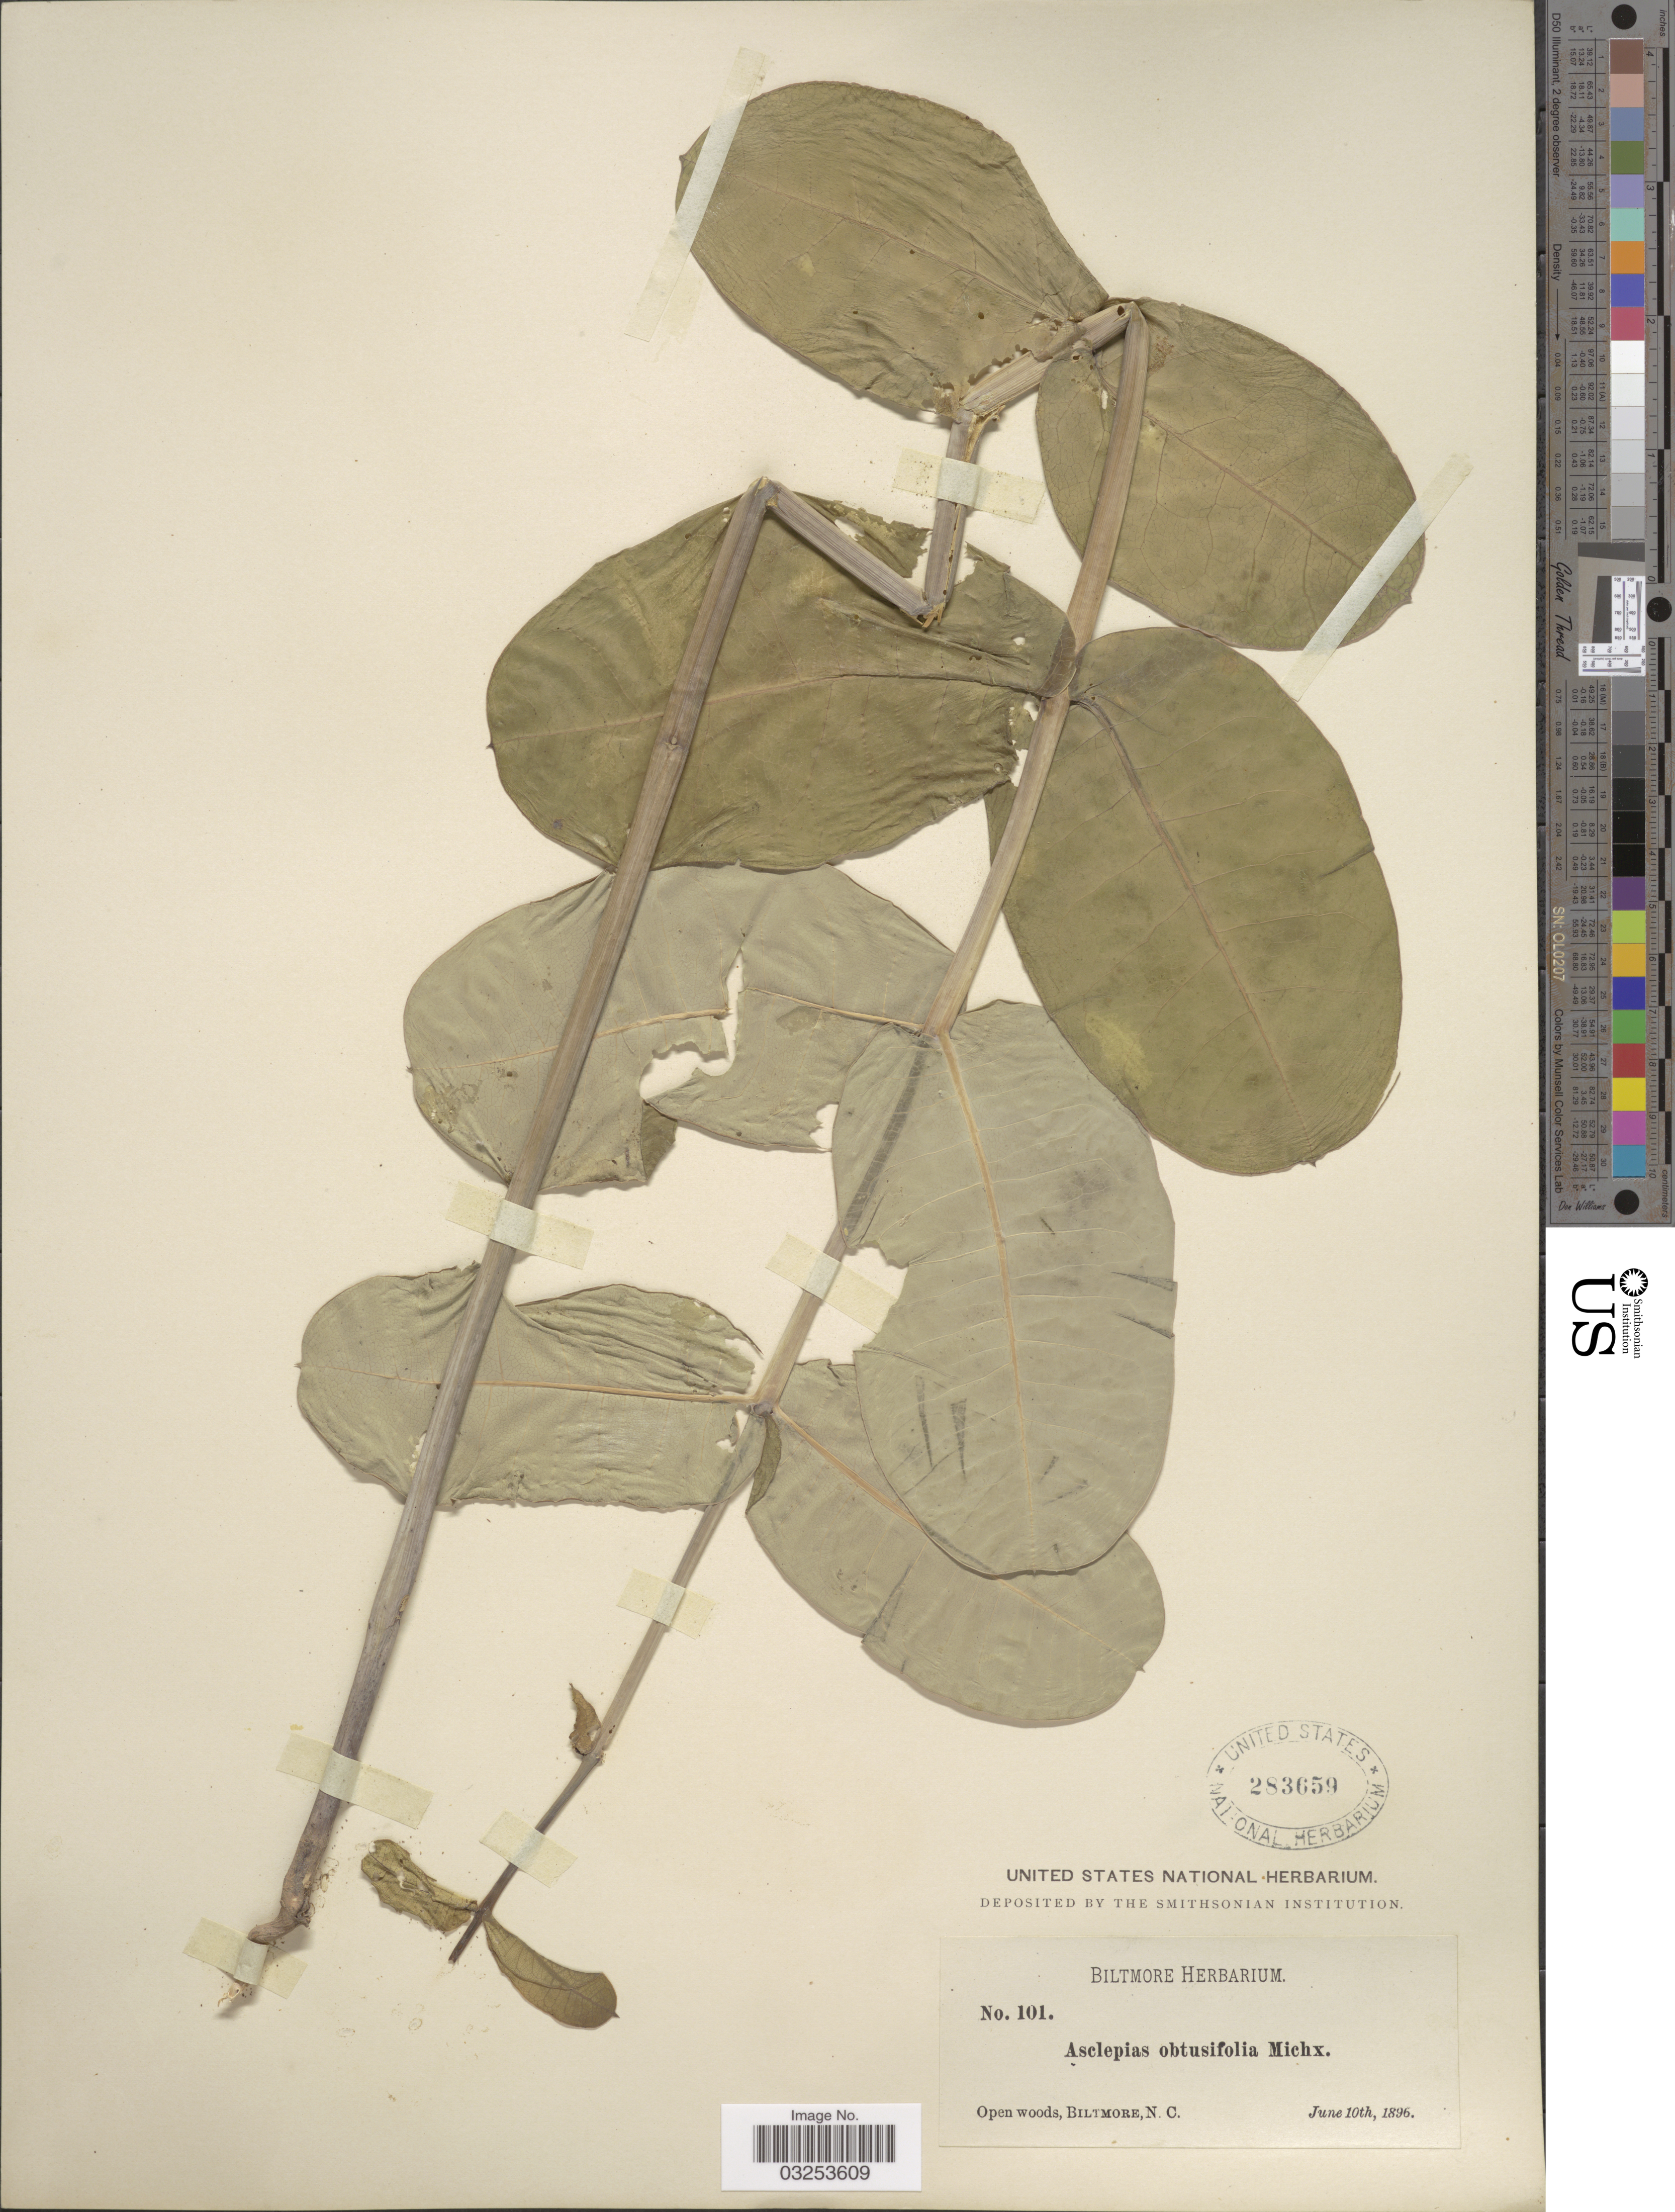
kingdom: Plantae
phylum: Tracheophyta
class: Magnoliopsida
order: Gentianales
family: Apocynaceae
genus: Asclepias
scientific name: Asclepias amplexicaulis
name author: J. Small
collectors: ex herb. Biltmore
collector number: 101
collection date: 1896-06-10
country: United States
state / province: North Carolina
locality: Biltmore.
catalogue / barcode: US 283659